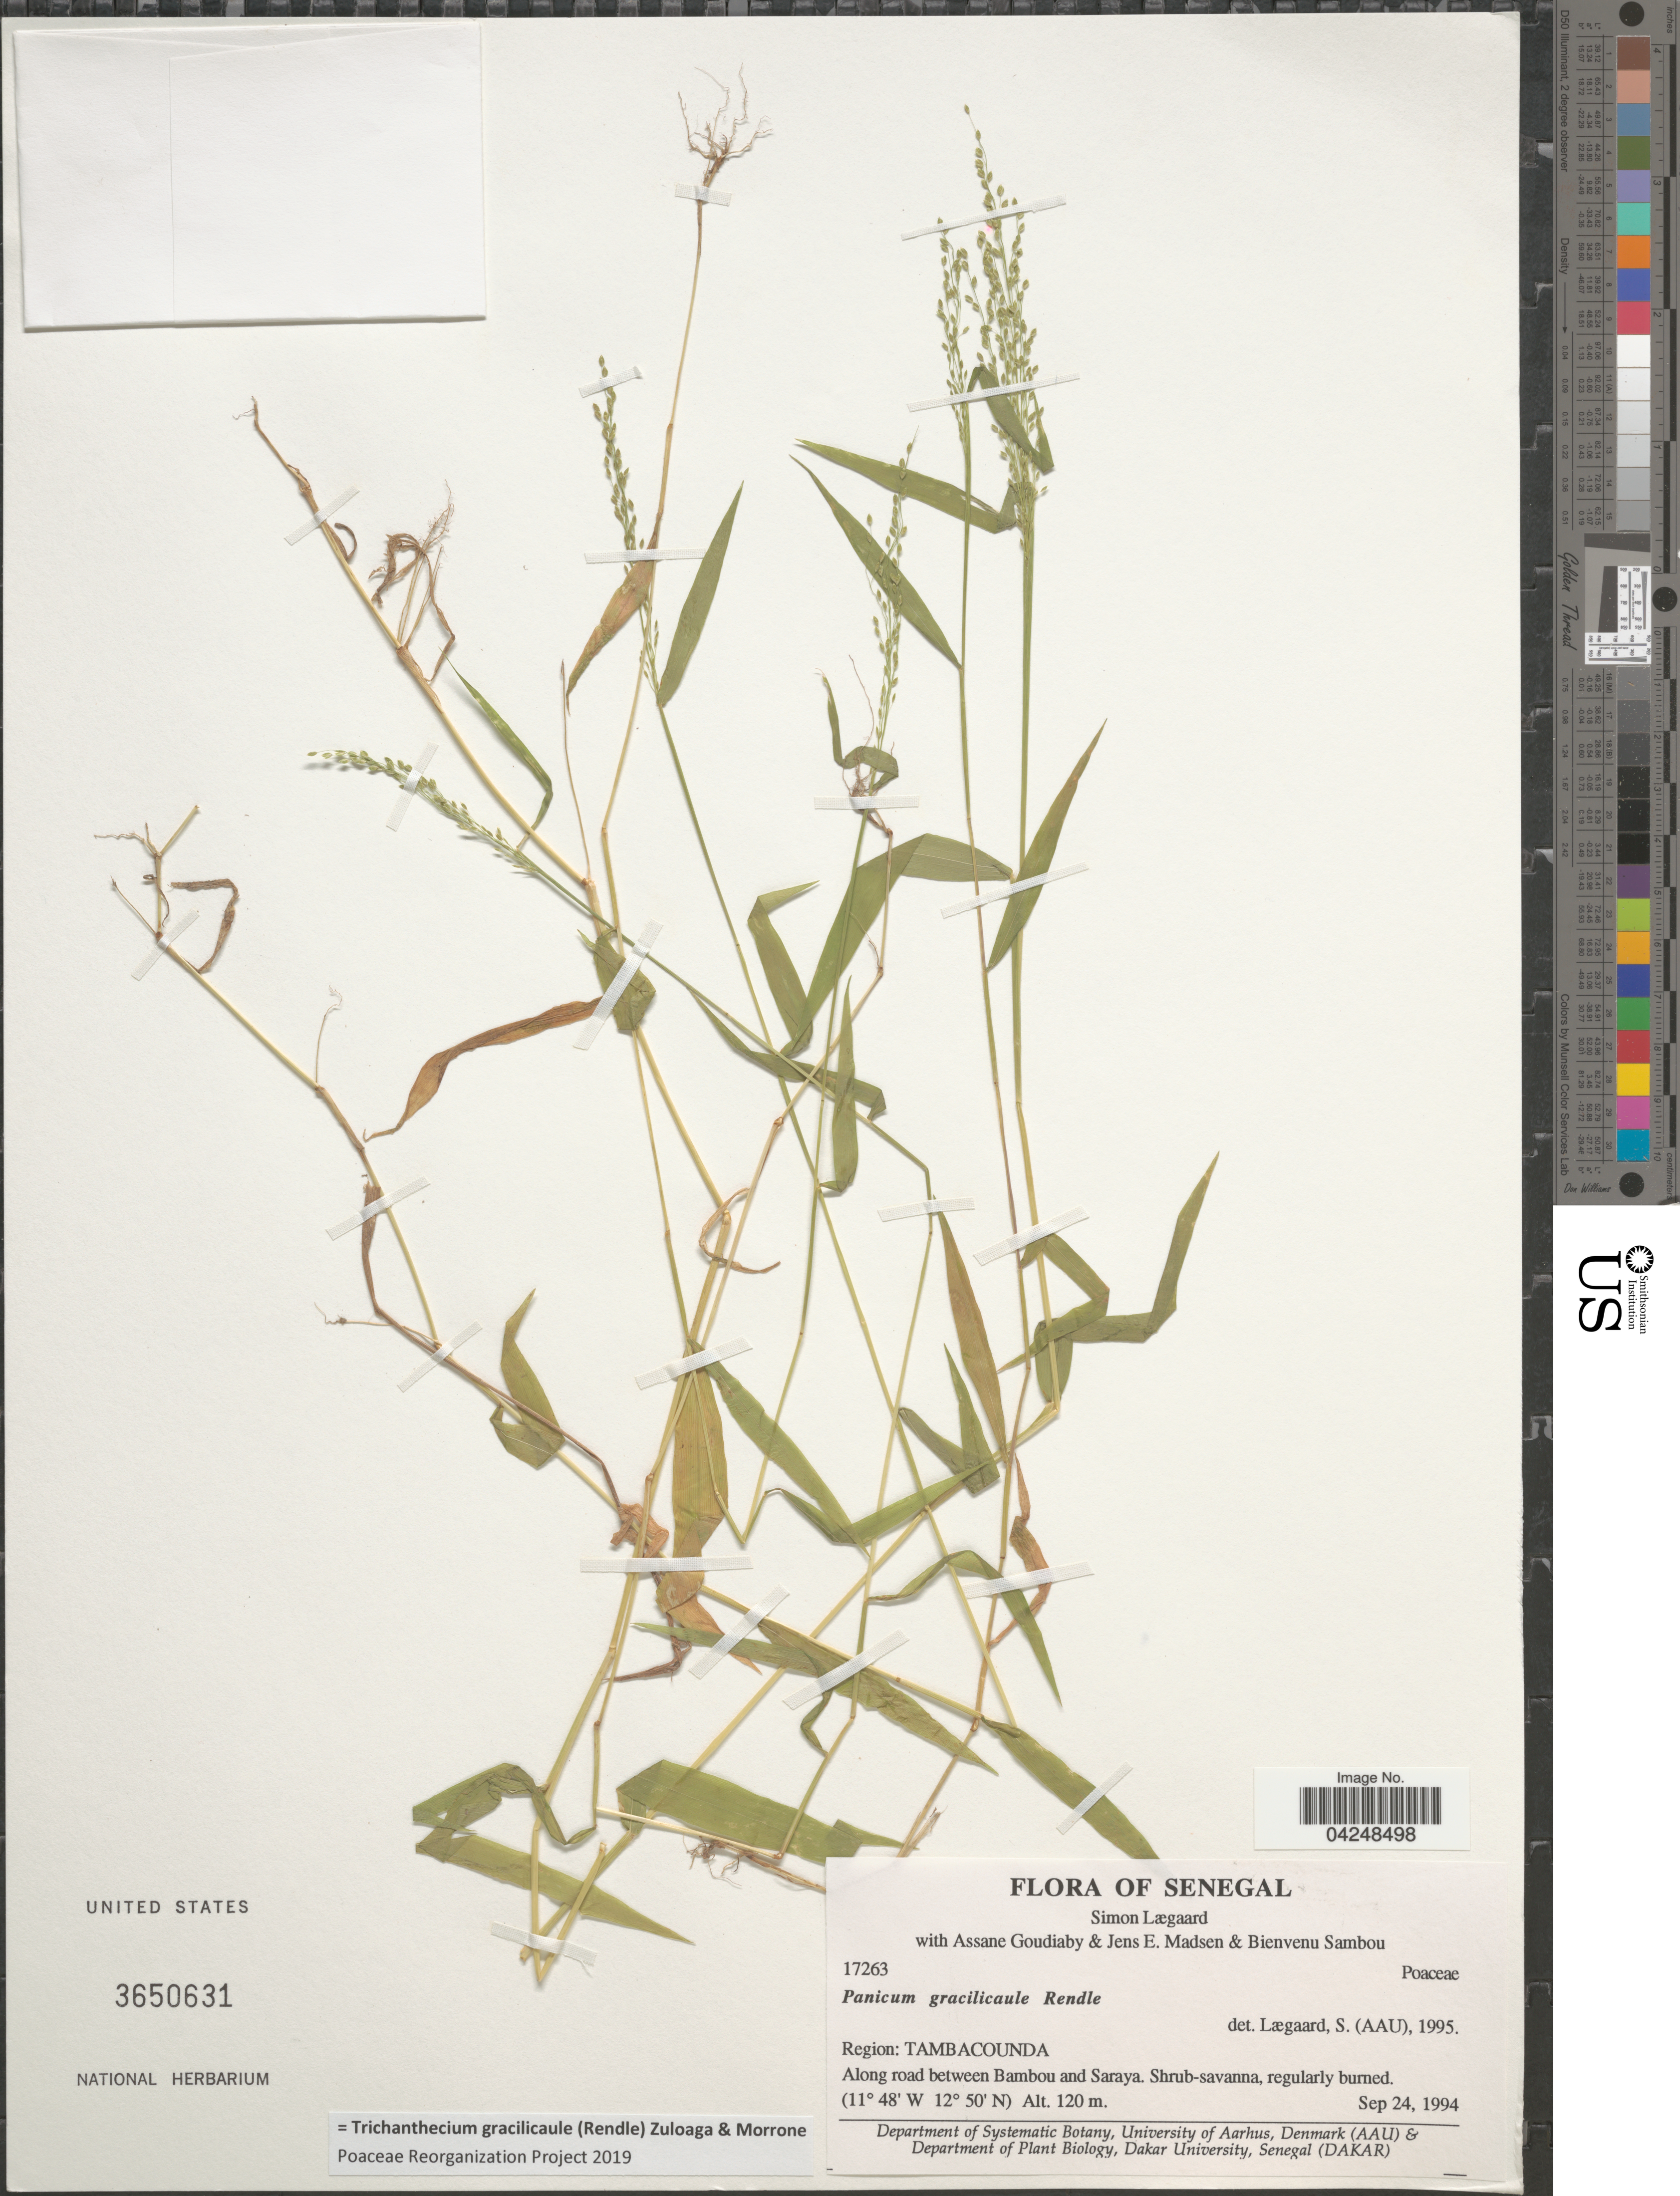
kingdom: Plantae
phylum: Tracheophyta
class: Liliopsida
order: Poales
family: Poaceae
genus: Trichanthecium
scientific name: Trichanthecium gracilicaule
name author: (Rendle) Zuloaga & Morrone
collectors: S. Lægaard, A. Goudiaby, J. E. Madsen & B. Sambou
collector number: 17263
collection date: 1994-09-24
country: Senegal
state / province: Tambacounda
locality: Region: Tambacounda. Along road between Bambou and Saraya.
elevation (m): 120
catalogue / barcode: US 3650631